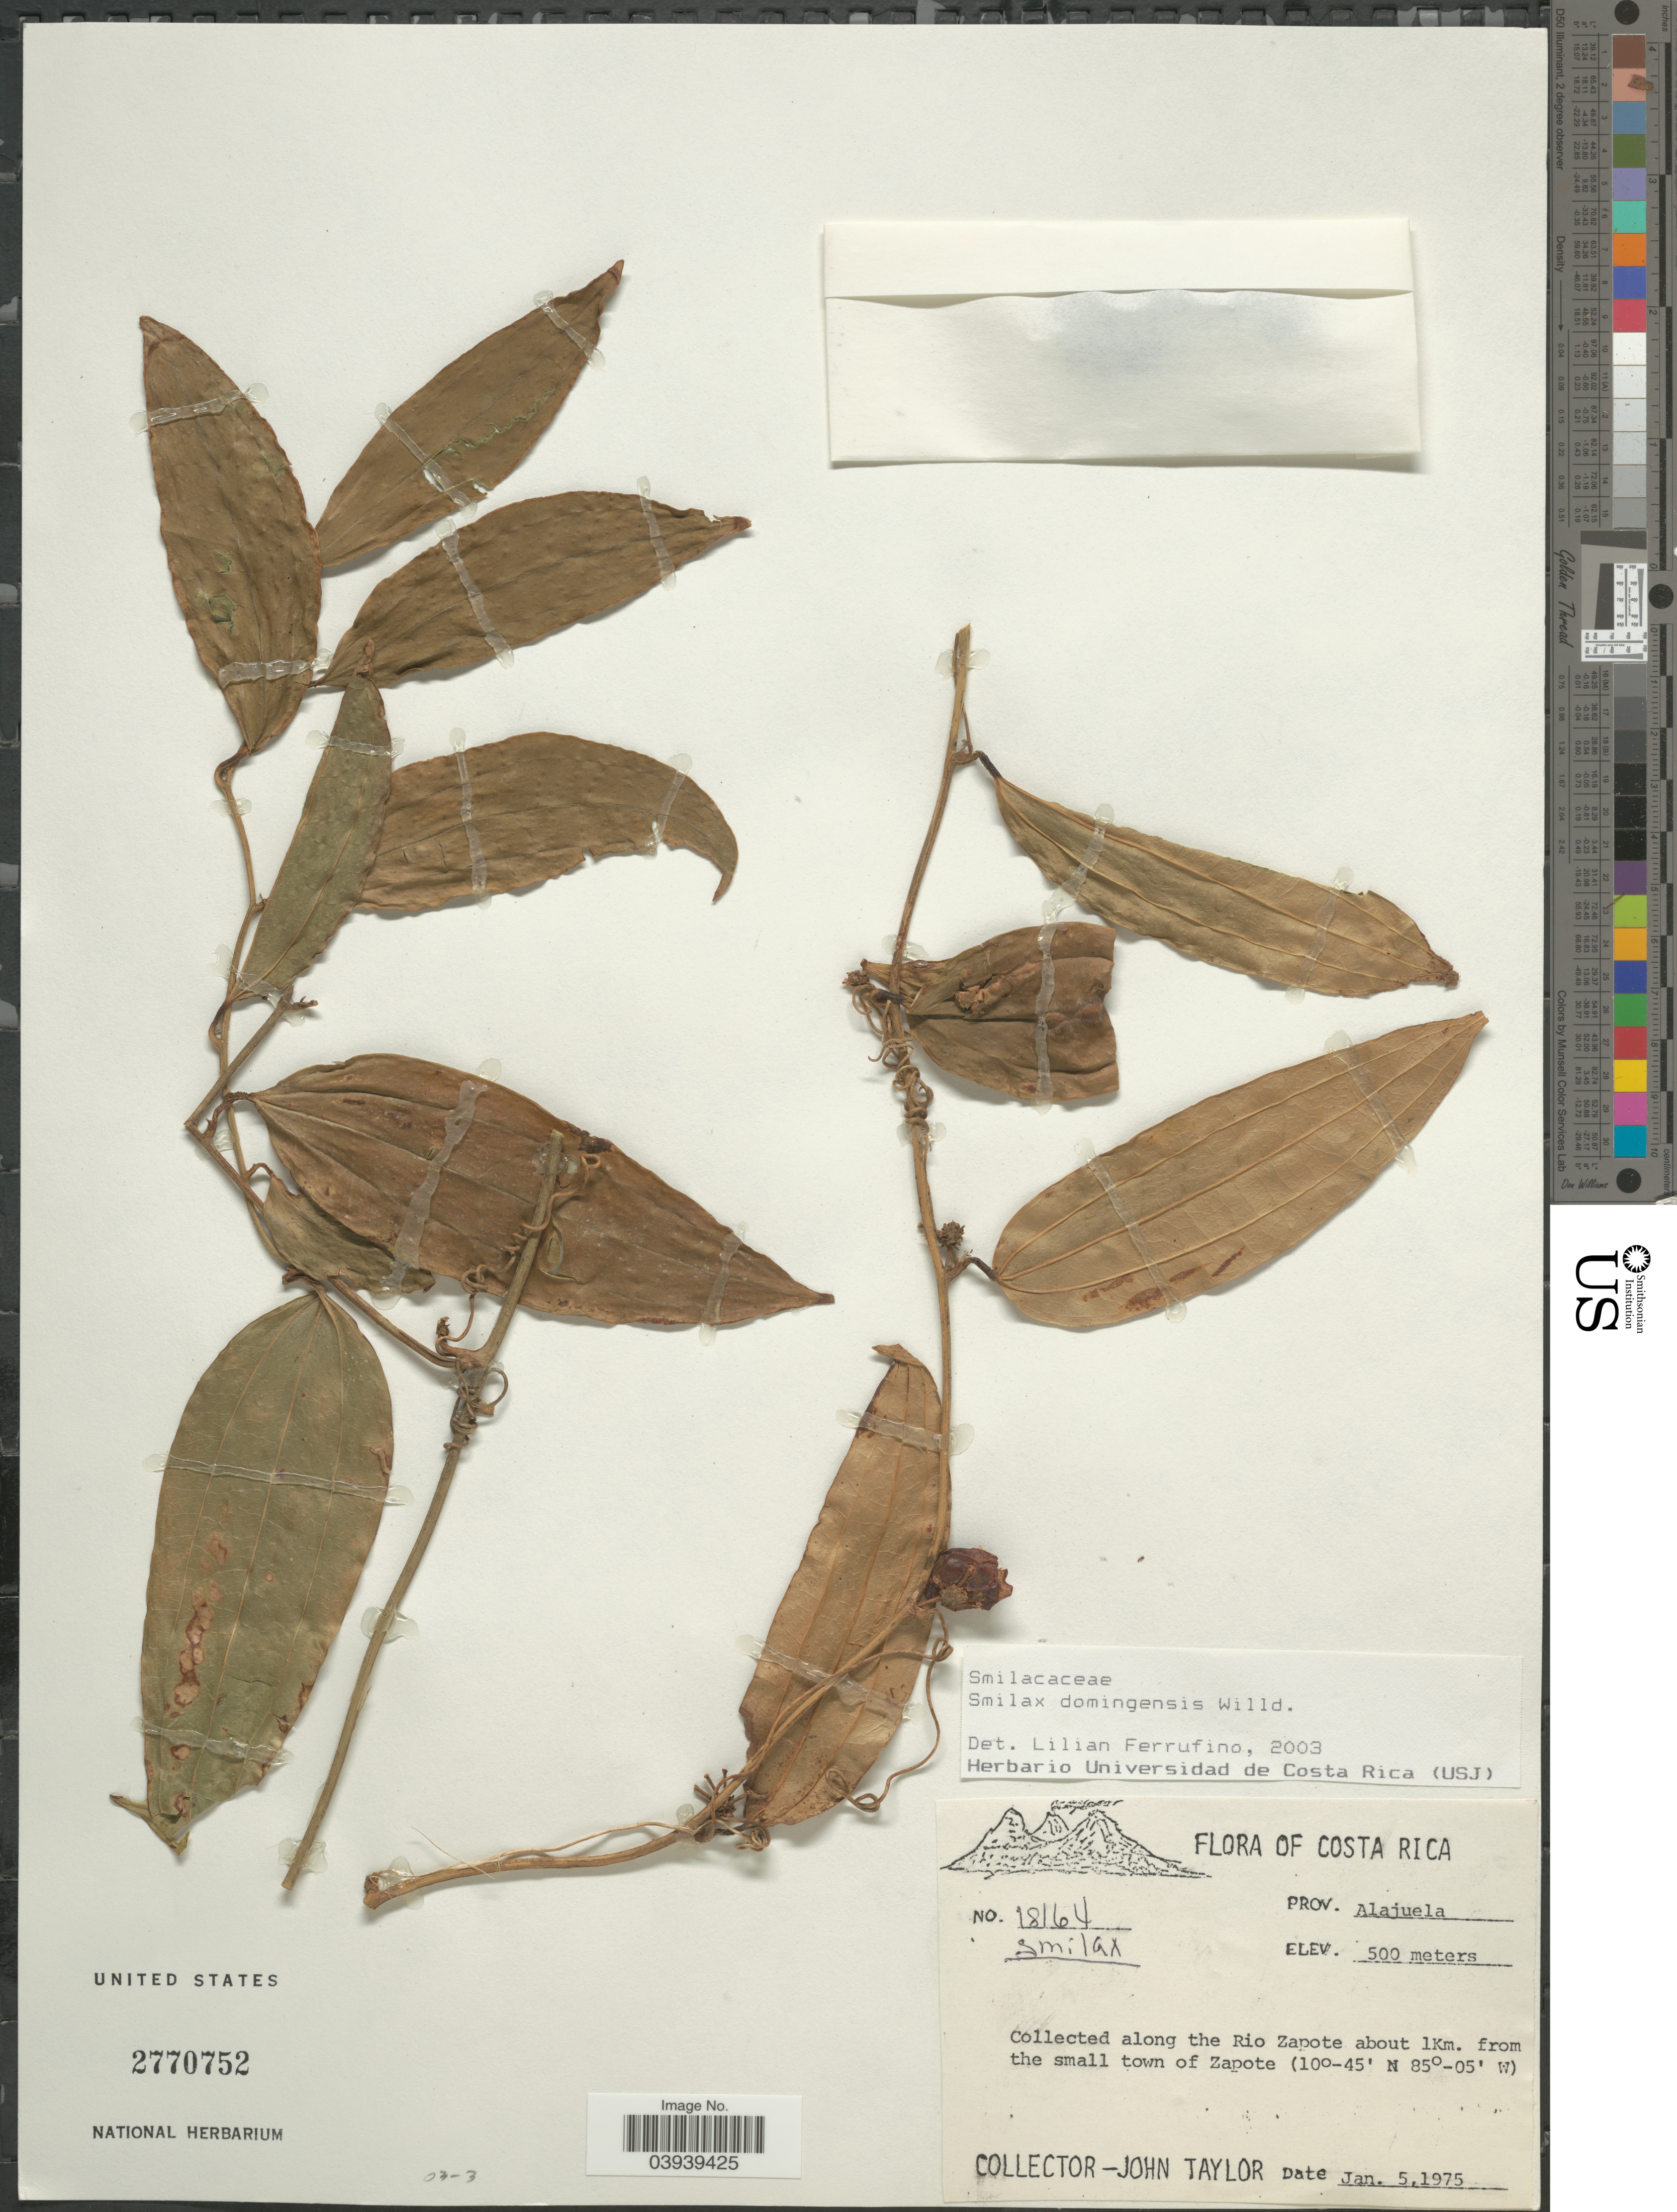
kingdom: Plantae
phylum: Tracheophyta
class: Liliopsida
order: Liliales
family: Smilacaceae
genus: Smilax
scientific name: Smilax domingensis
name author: Willd.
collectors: J. Taylor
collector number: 18164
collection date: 1975-01-05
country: Costa Rica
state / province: Alajuela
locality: Along the Rio Zapote about 1Km. from the small town of Zapote.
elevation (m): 500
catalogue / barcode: US 2770752